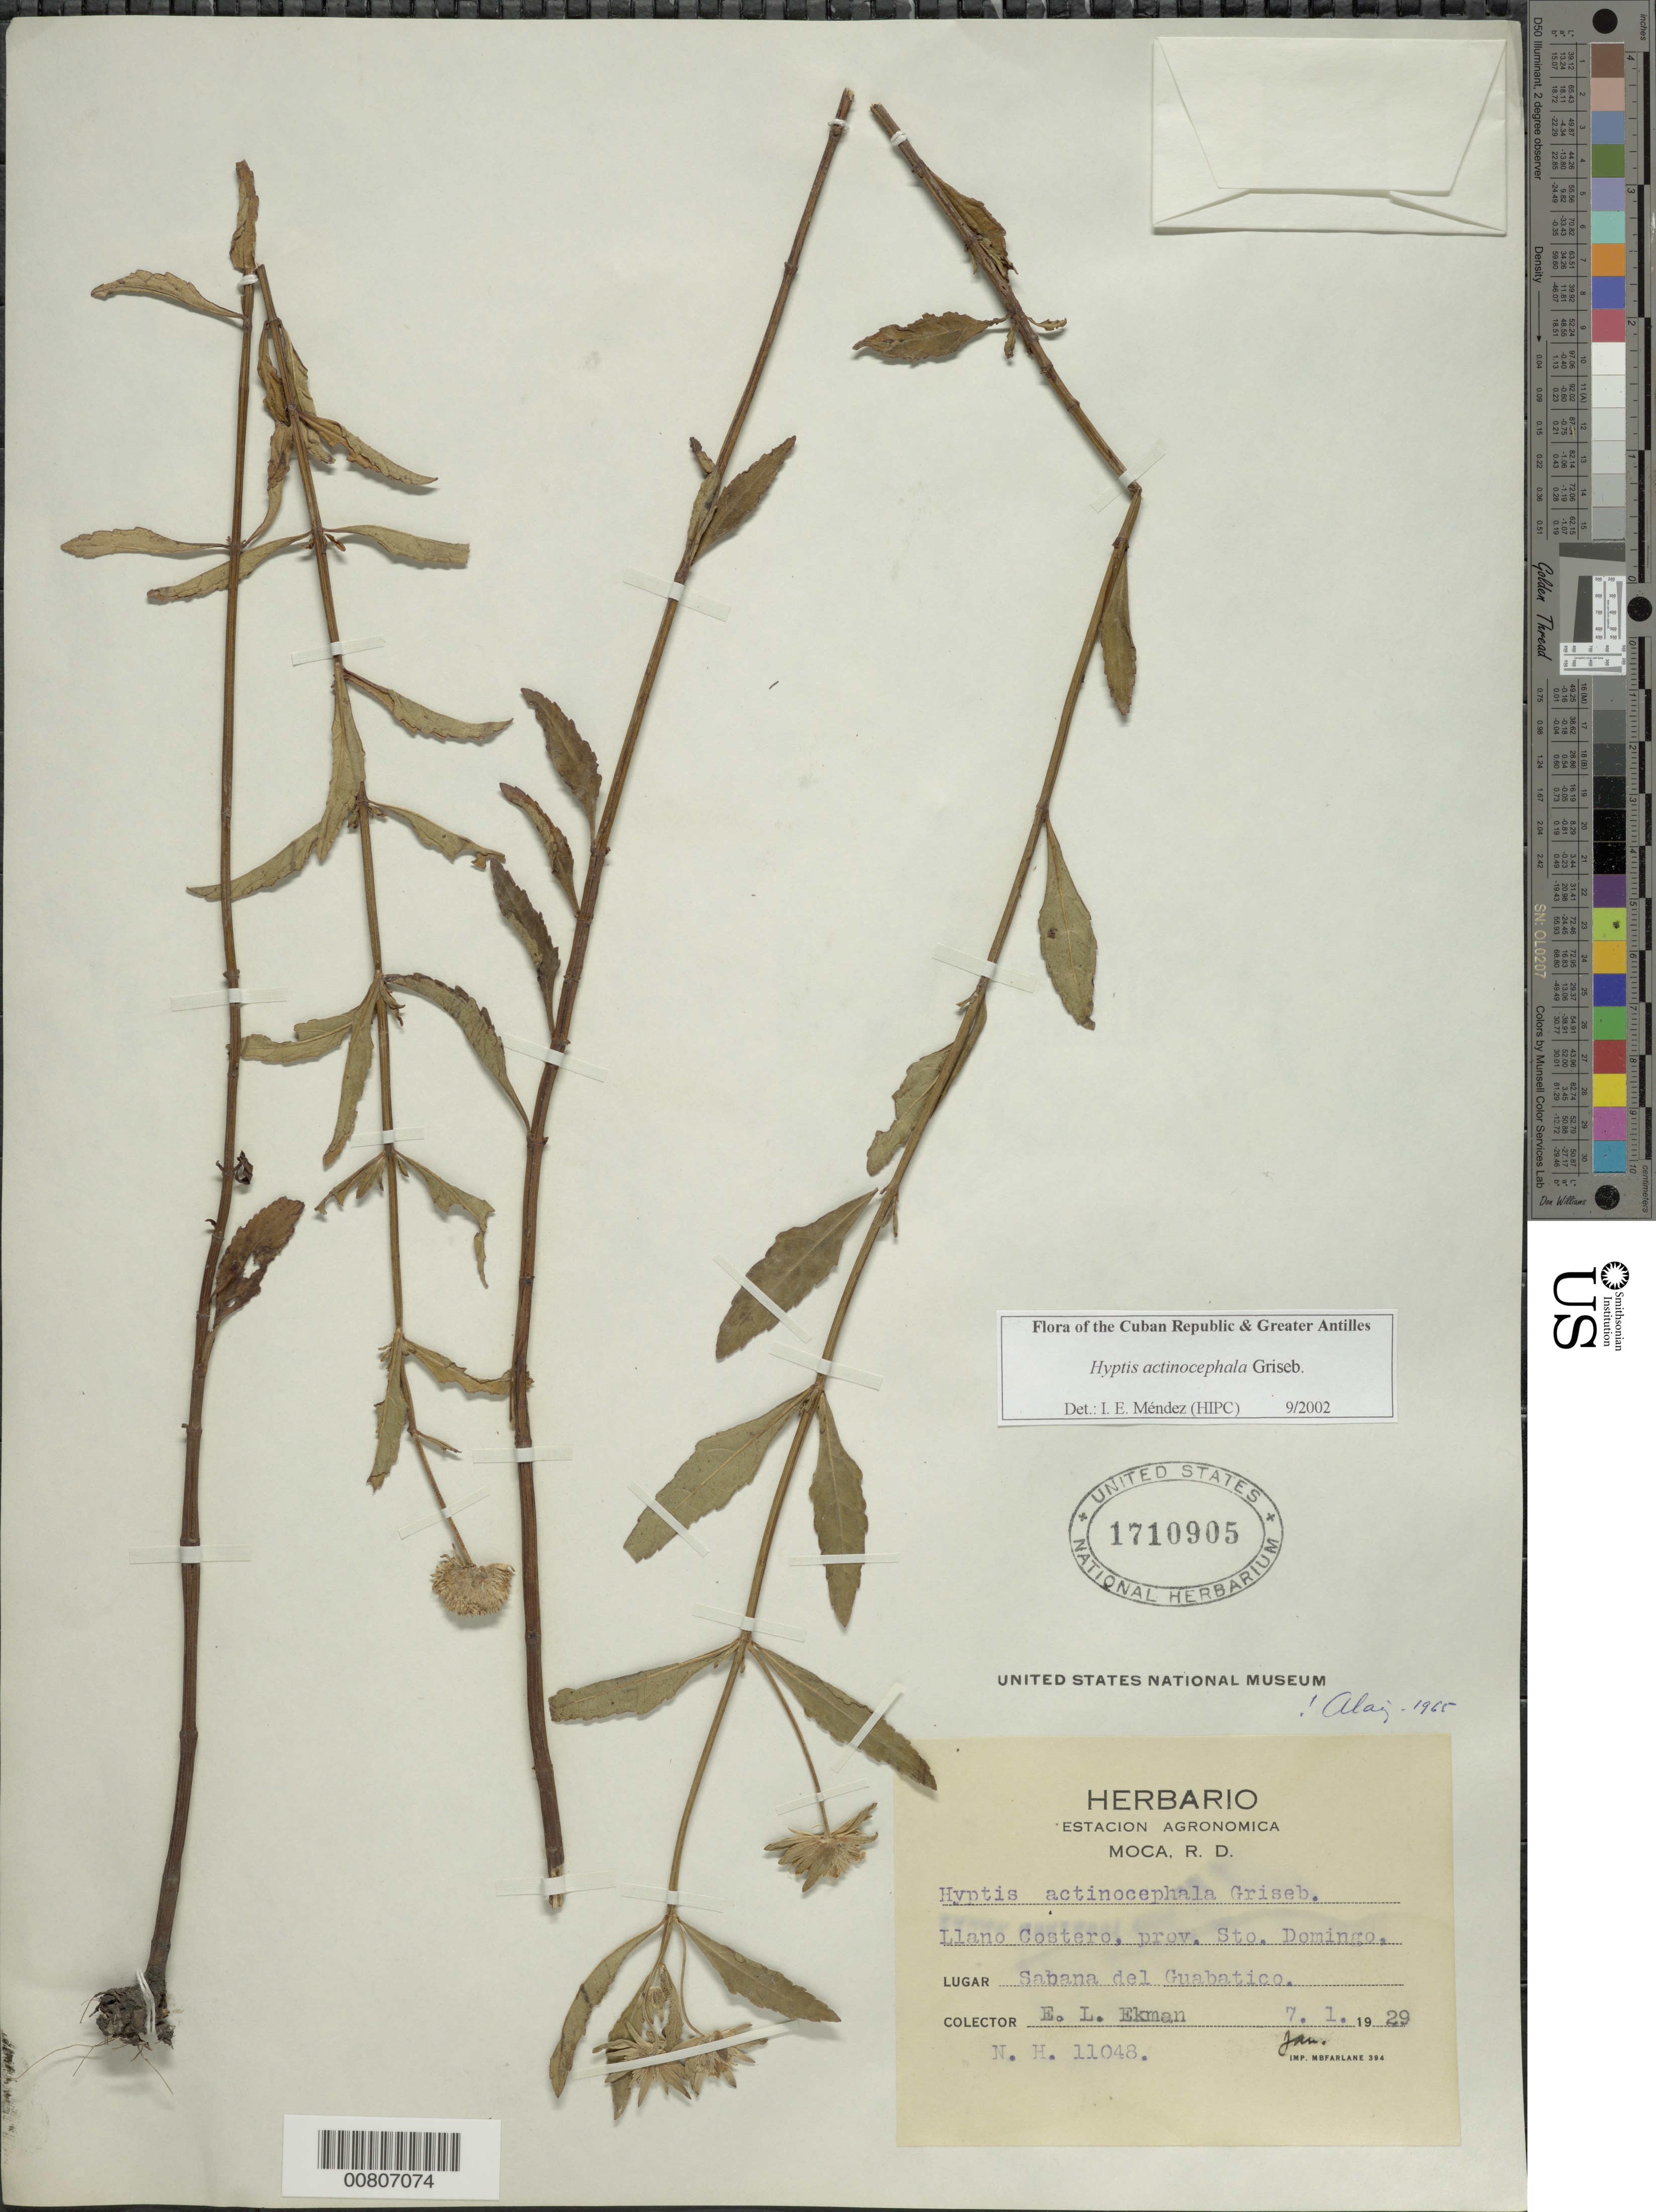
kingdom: Plantae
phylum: Tracheophyta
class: Magnoliopsida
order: Lamiales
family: Lamiaceae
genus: Hyptis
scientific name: Hyptis actinocephala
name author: Griseb.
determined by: Méndez, Isidro E., (HIPC)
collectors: E. L. Ekman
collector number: H 11048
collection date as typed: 07 Jan 1929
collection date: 1929-01-07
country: Dominican Republic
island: Hispaniola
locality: Prov. Santo Domingo, Llano Costero, Sabana del Guabatico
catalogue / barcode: US 1710905